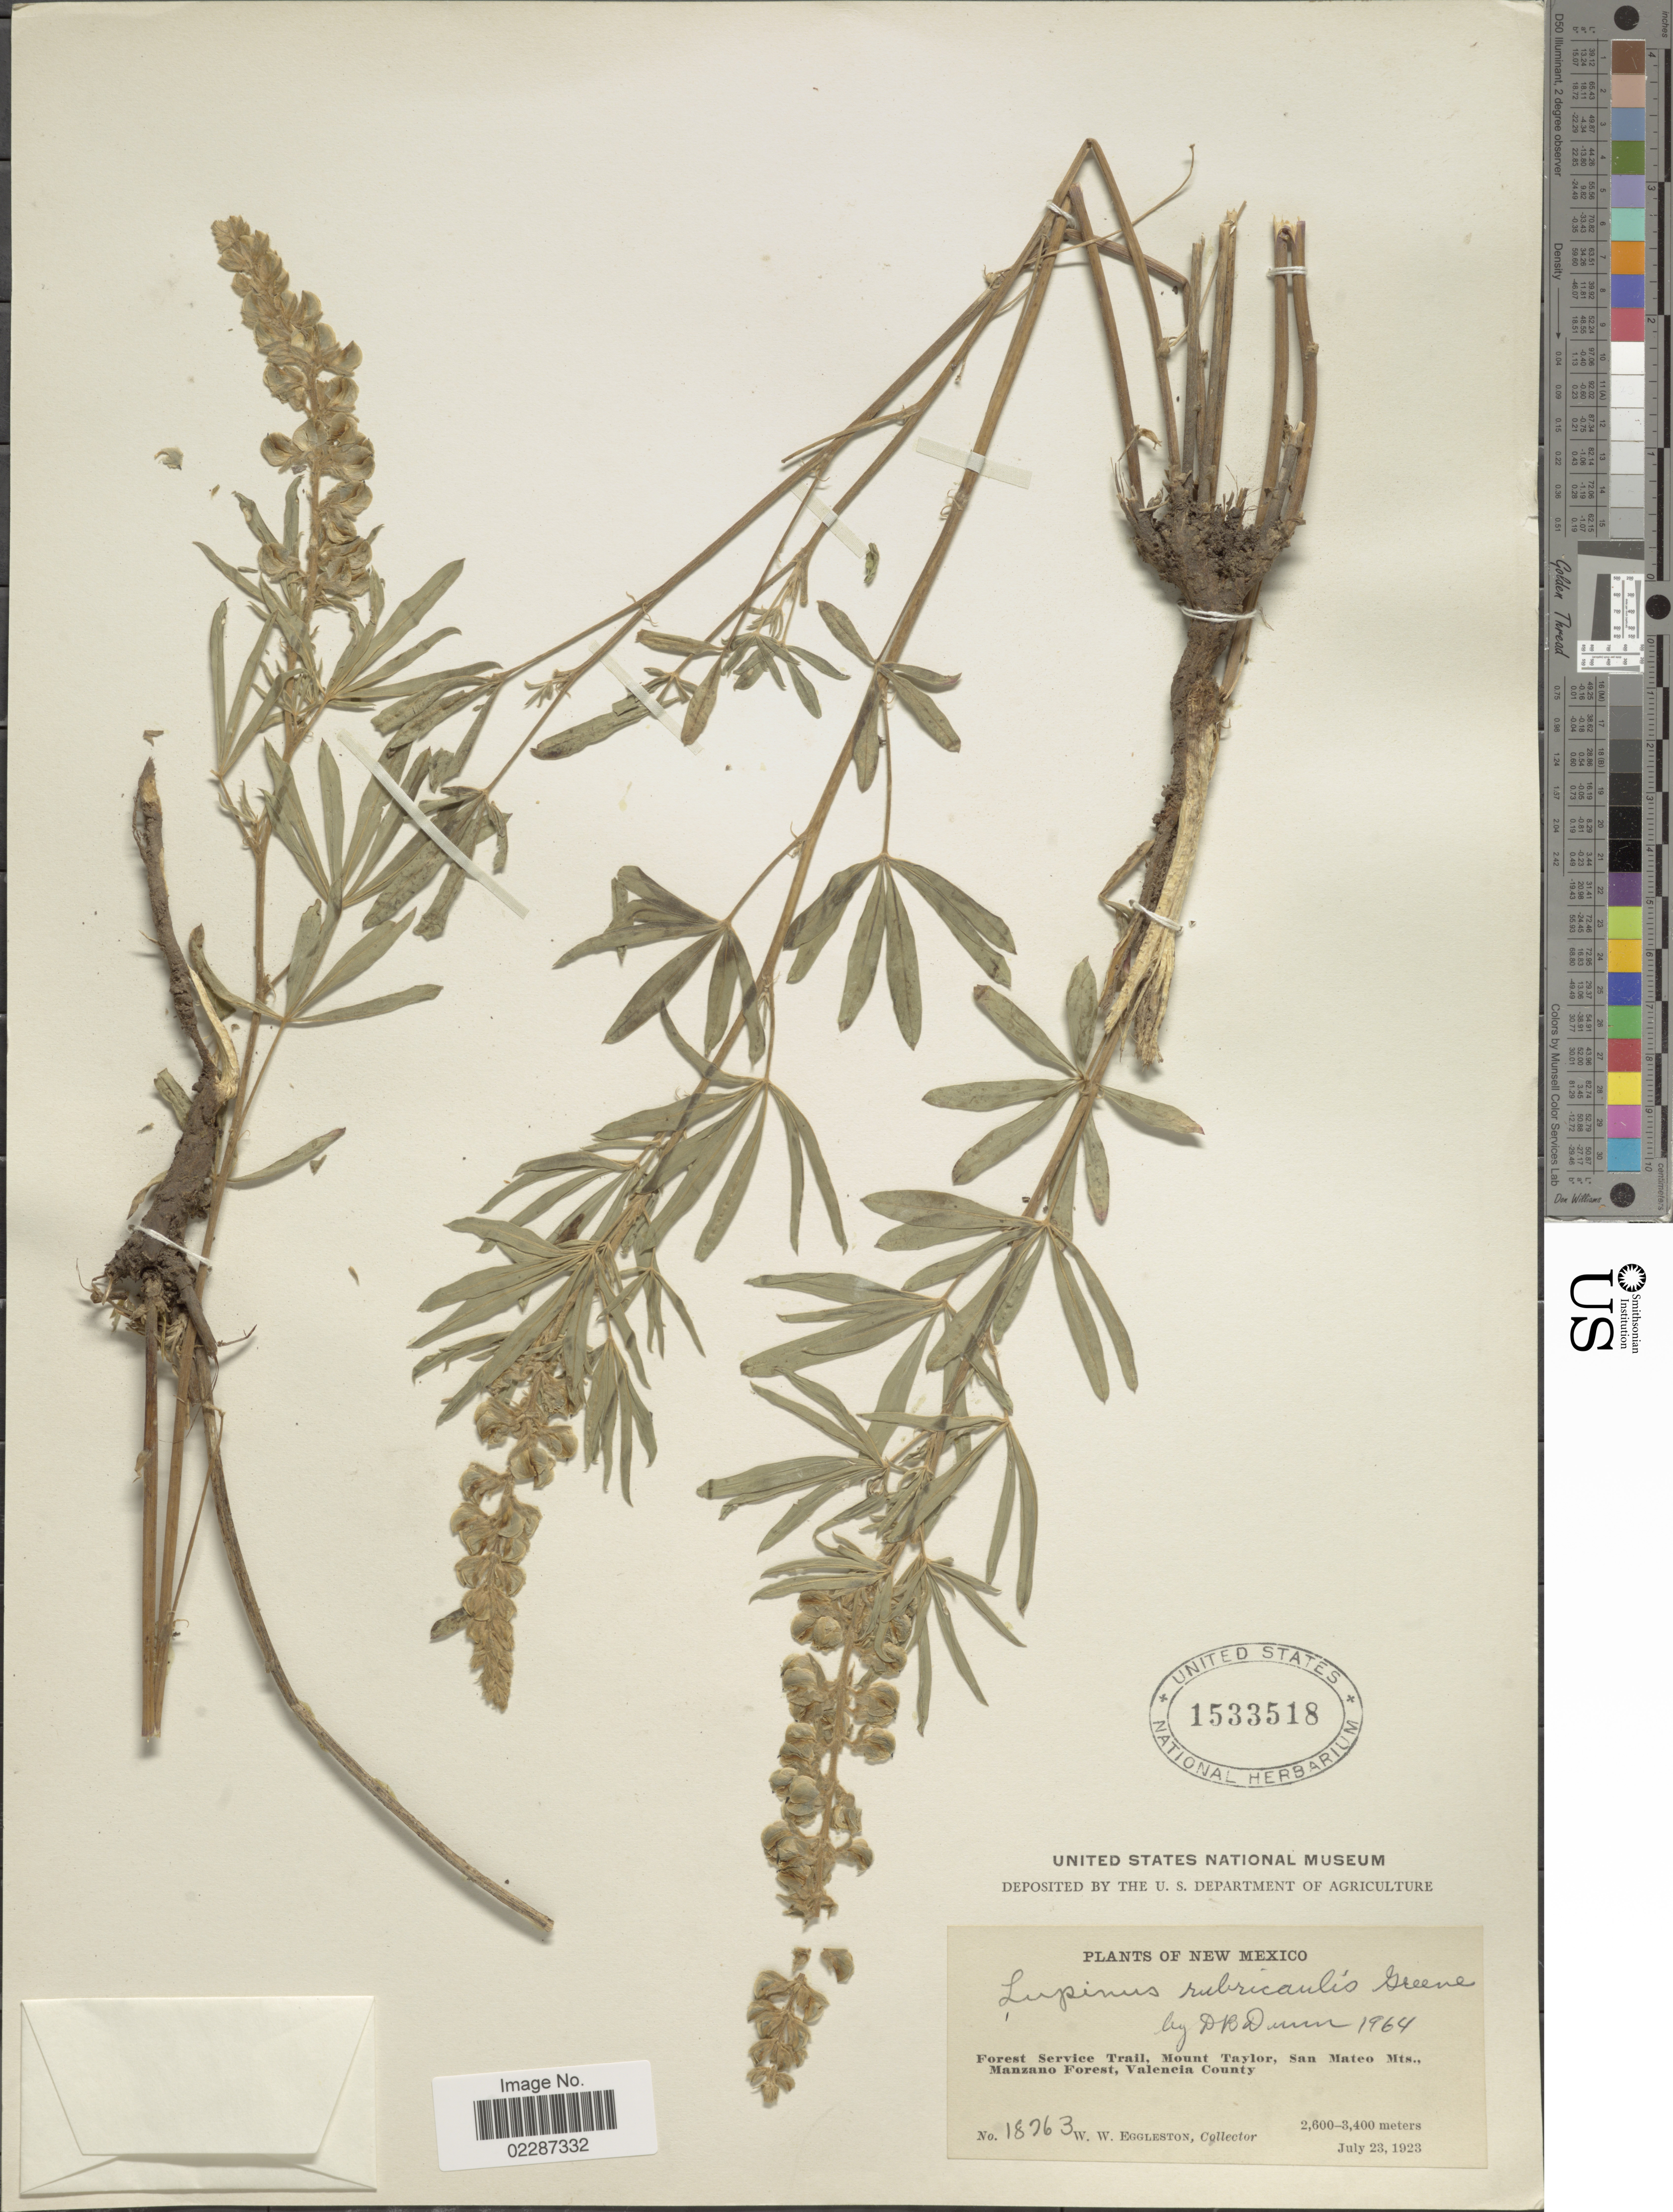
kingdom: Plantae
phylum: Tracheophyta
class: Magnoliopsida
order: Fabales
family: Fabaceae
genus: Lupinus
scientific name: Lupinus rubricaulis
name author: Greene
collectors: W. W. Eggleston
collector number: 18763*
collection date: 1923-07-23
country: United States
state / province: New Mexico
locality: Forest Service Trail, Mount Taylor, San Mateo Mts., Manzano Forest, Valencia County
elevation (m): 2600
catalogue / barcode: US 1533518